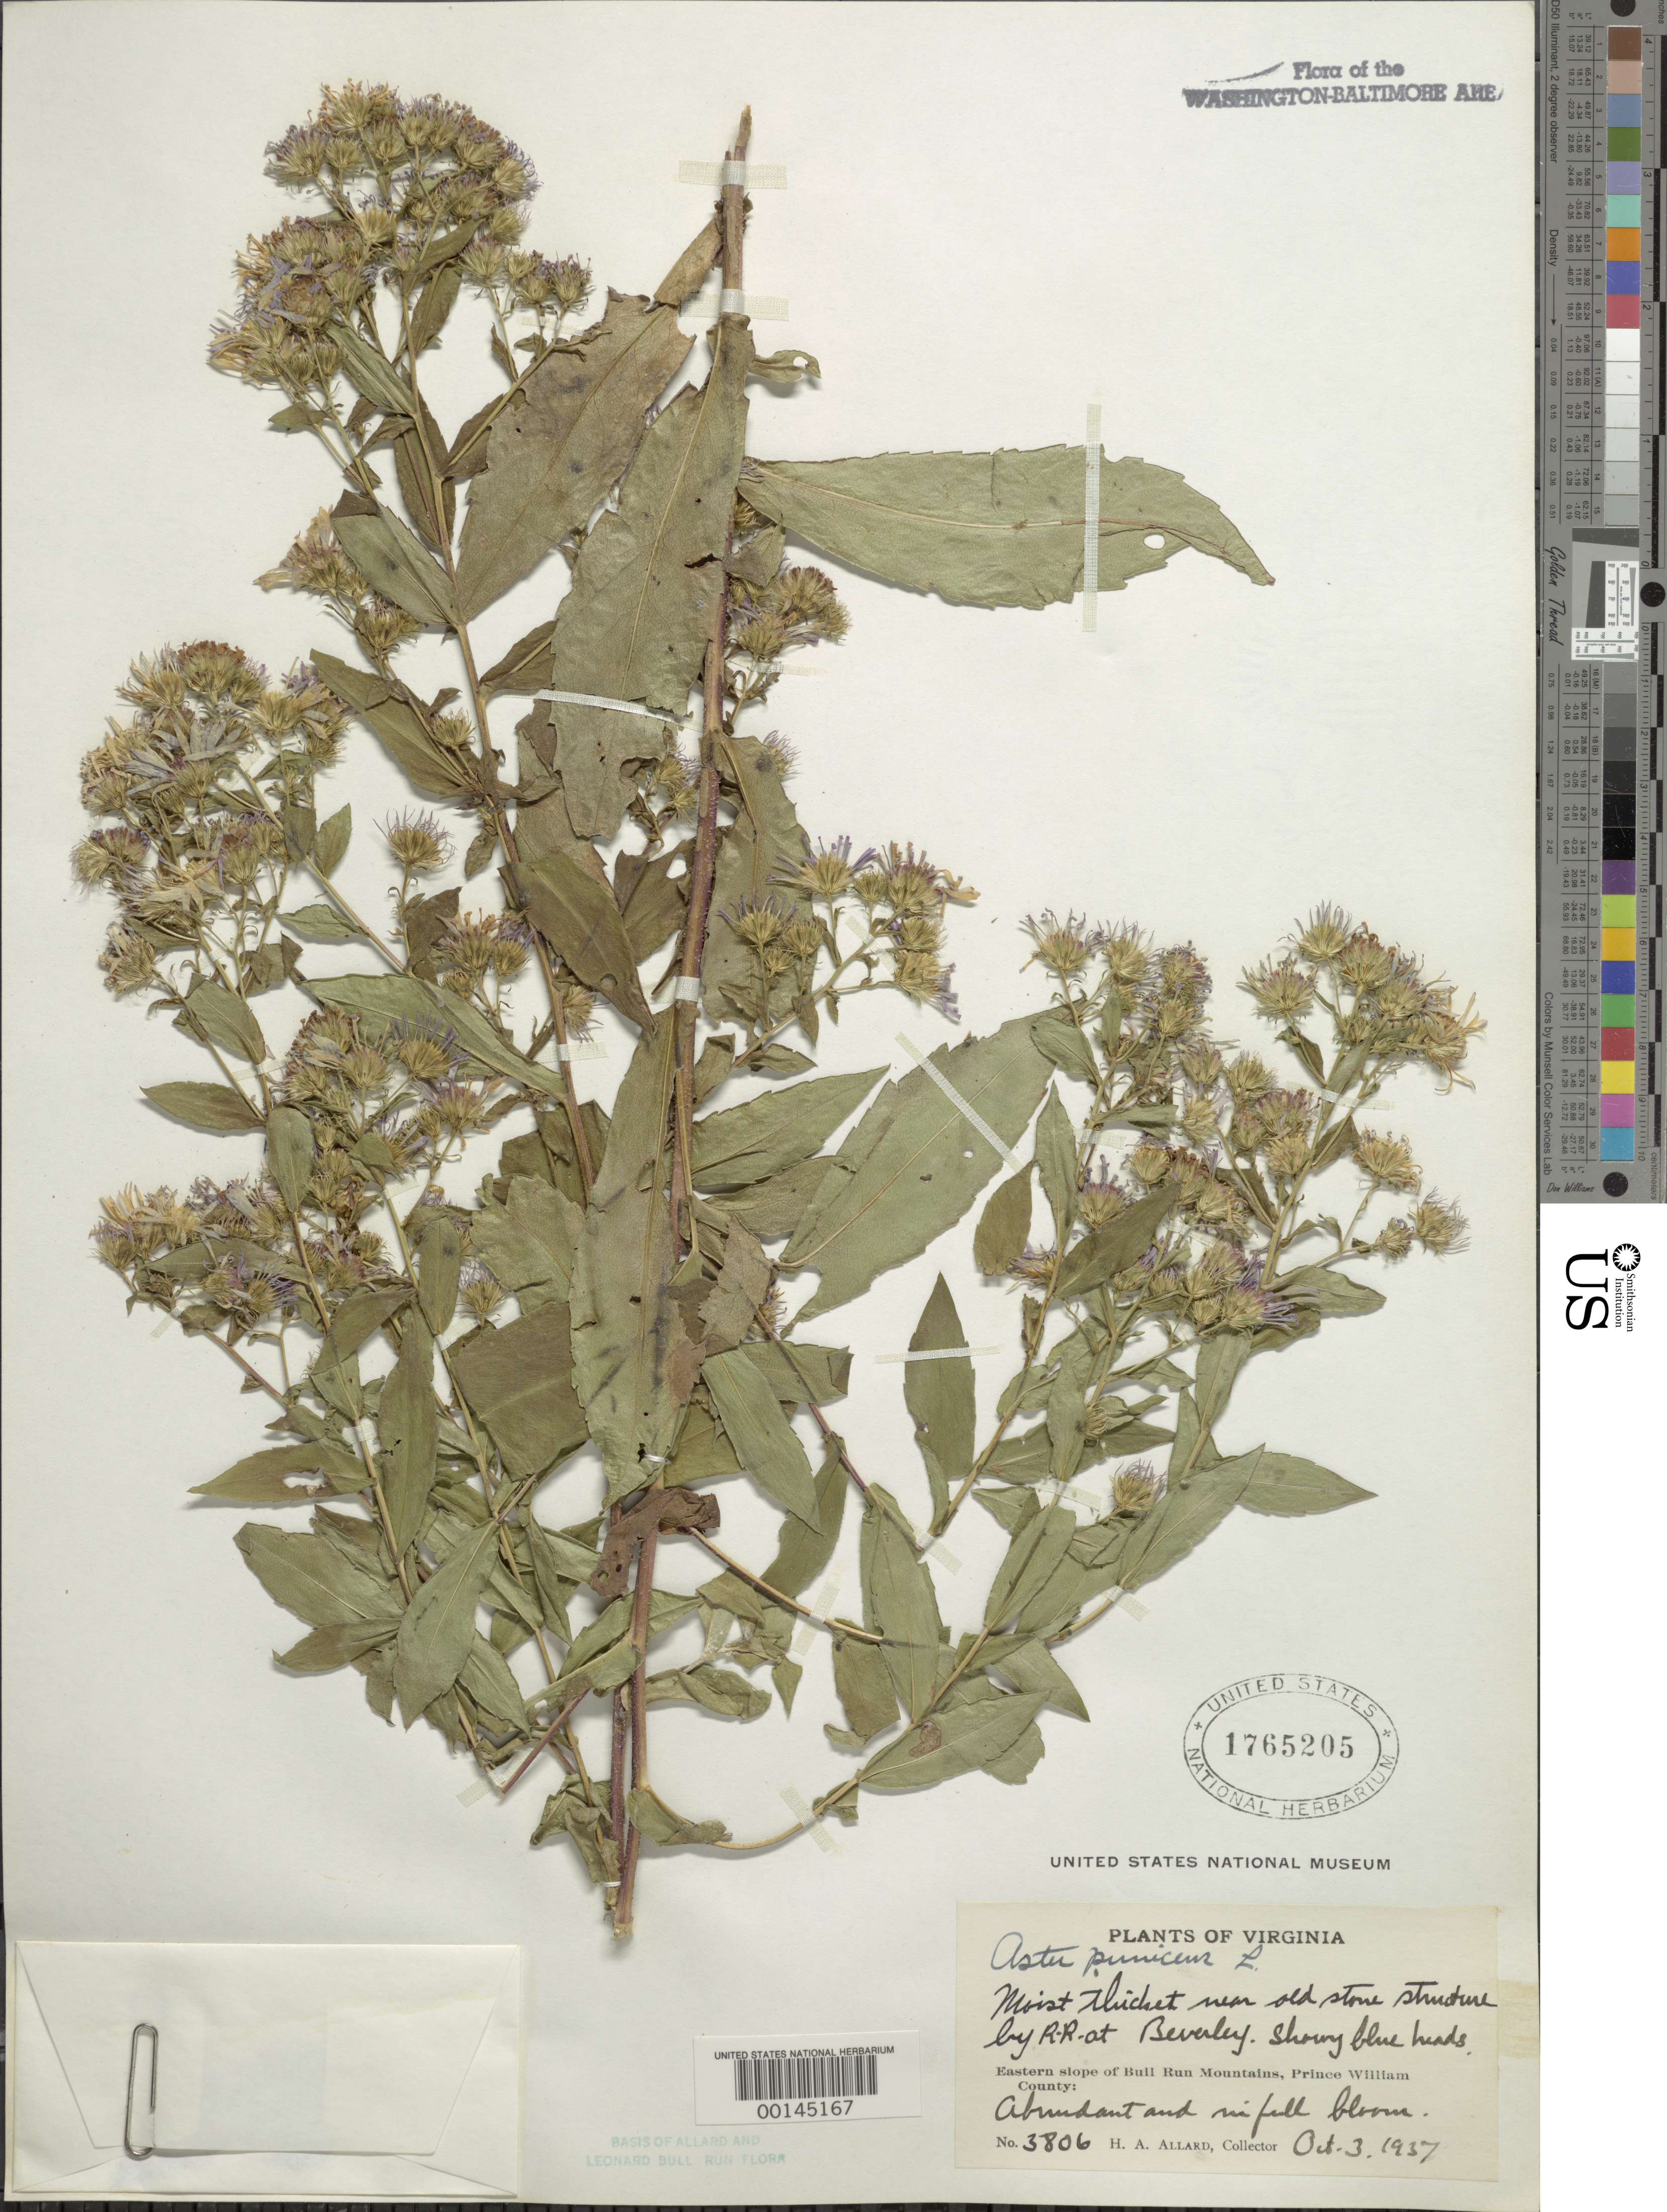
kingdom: Plantae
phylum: Tracheophyta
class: Magnoliopsida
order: Asterales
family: Asteraceae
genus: Symphyotrichum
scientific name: Symphyotrichum puniceum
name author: (L.) Á. Löve & D. Löve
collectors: H. A. Allard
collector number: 3806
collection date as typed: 03 Oct 1937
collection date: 1937-10-03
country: United States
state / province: Virginia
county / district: Prince William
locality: Beverley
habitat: Moist thicket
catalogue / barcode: US 1765205